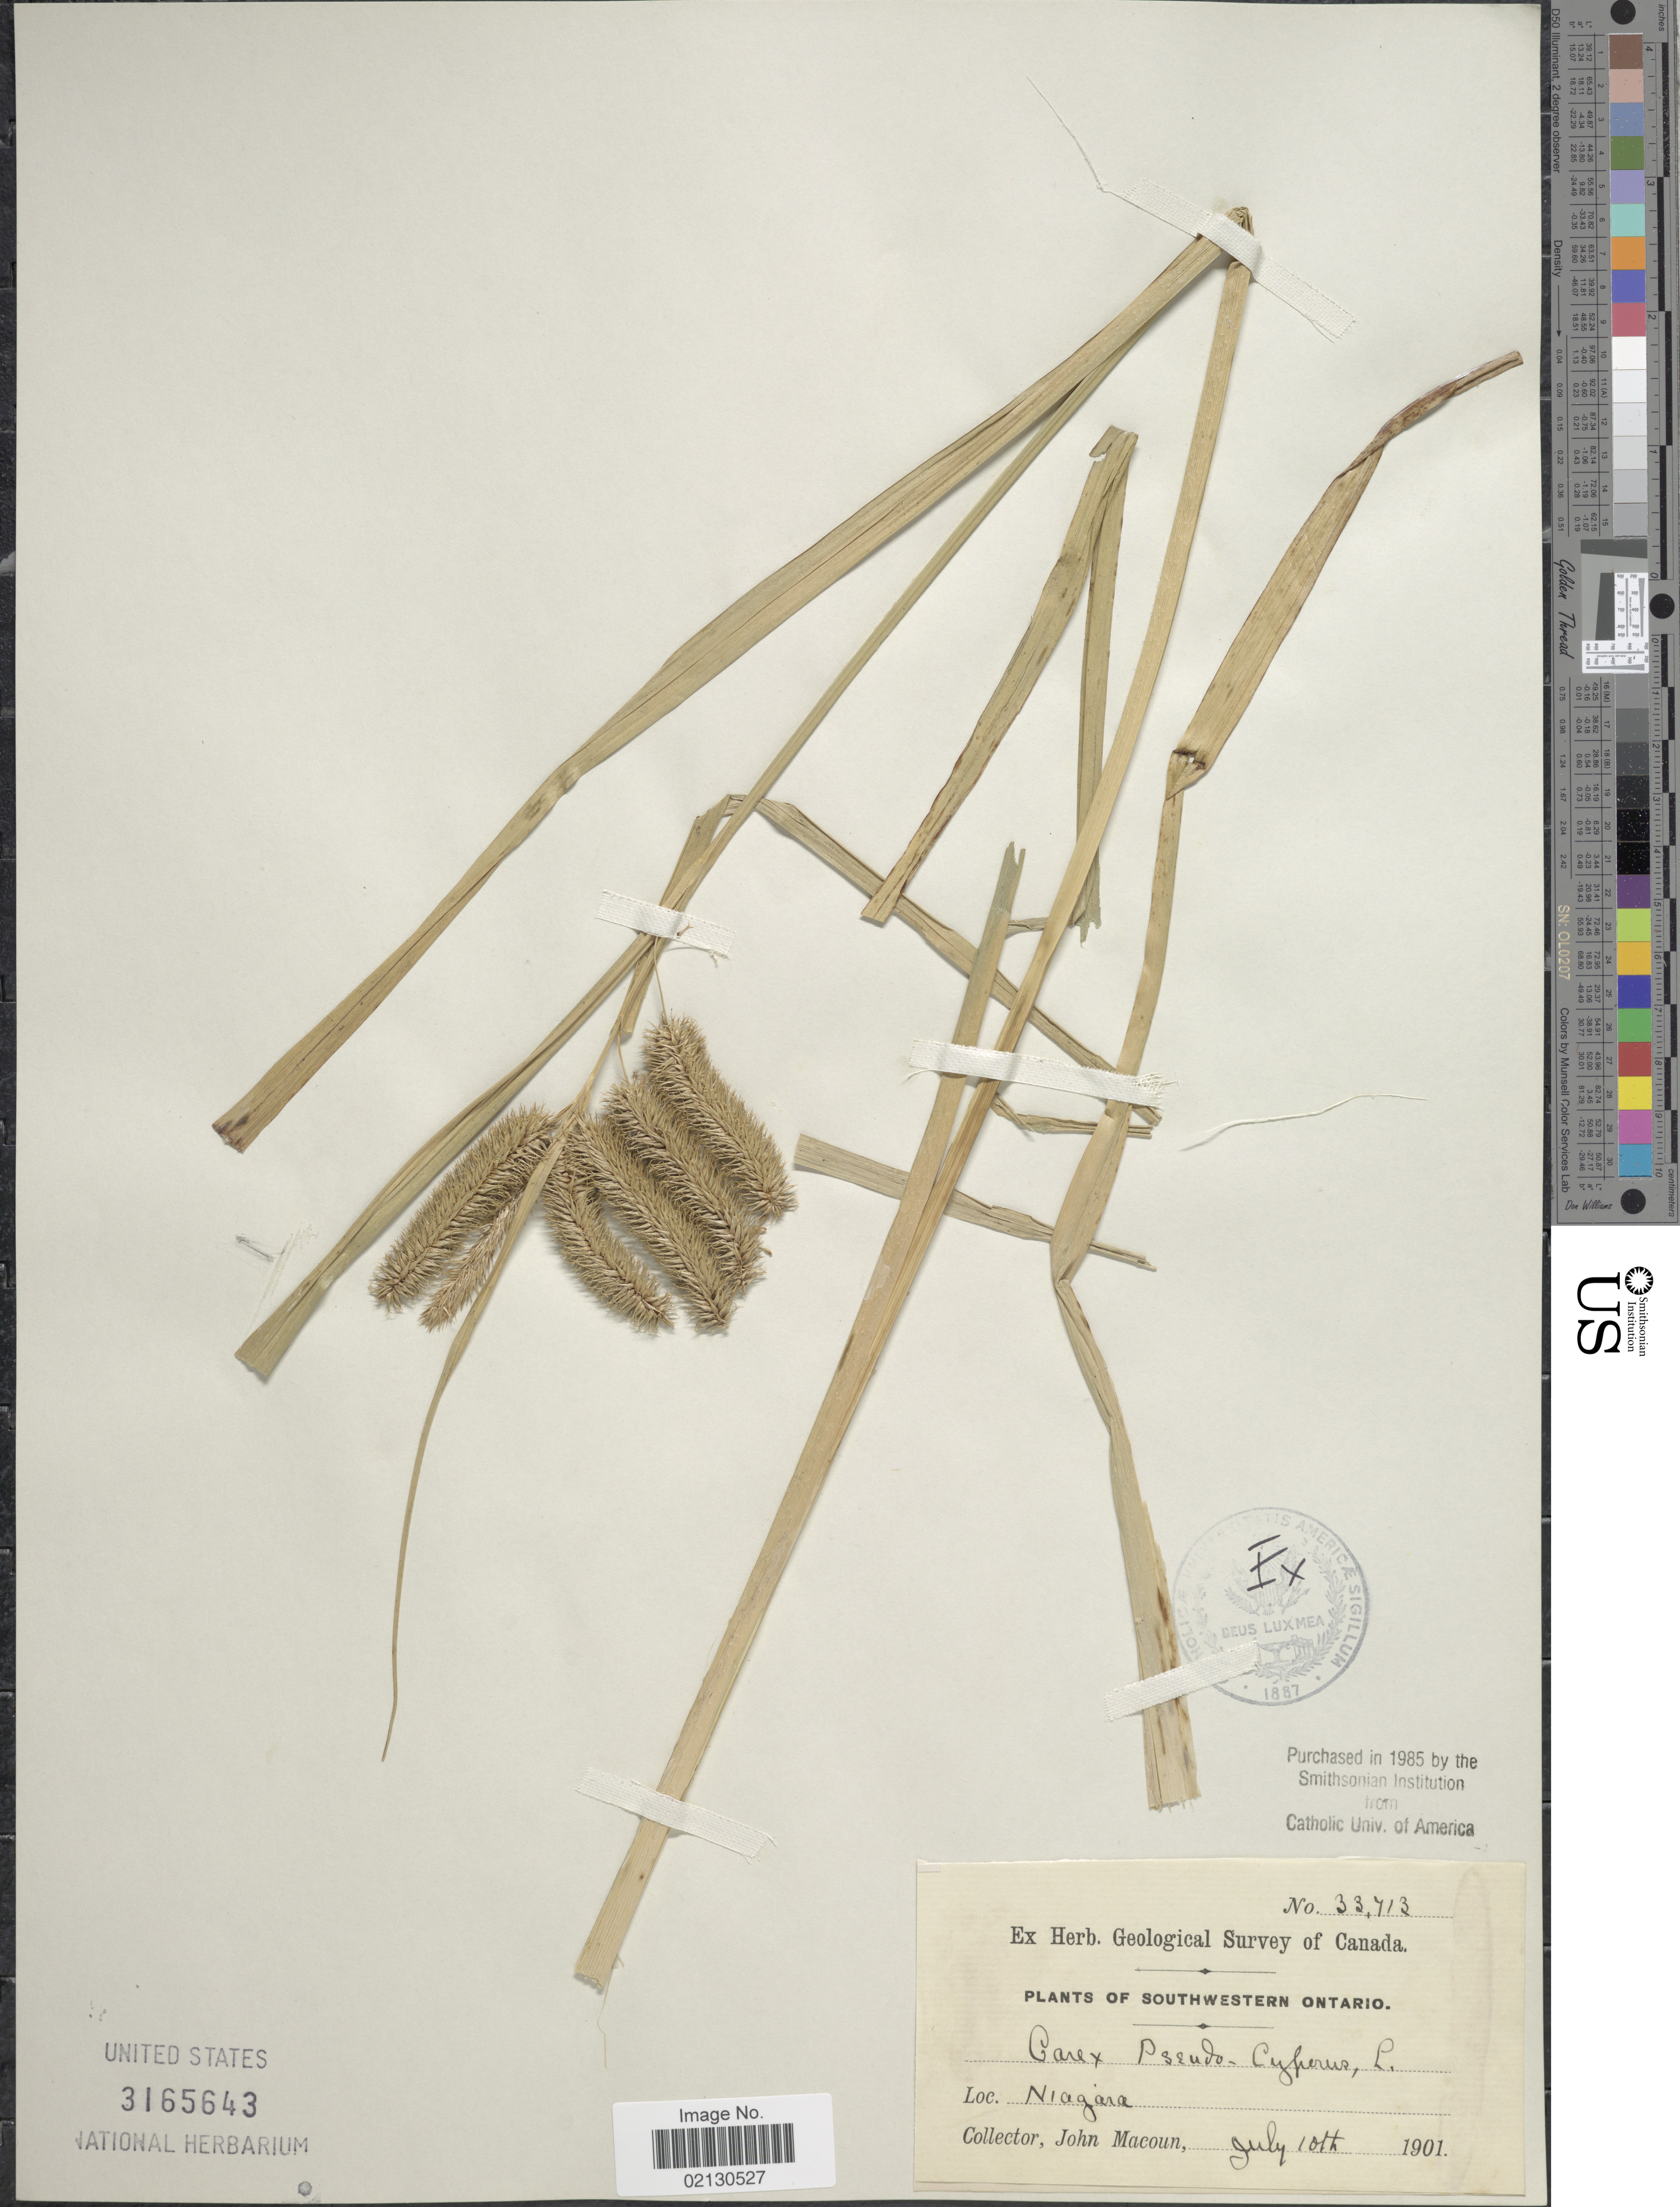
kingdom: Plantae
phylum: Tracheophyta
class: Liliopsida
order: Poales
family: Cyperaceae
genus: Carex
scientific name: Carex pseudocyperus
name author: L.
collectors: J. Macoun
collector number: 33713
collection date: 1901-07-10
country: Canada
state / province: Ontario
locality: Southwestern Ontario. Niagara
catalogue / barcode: US 3165643